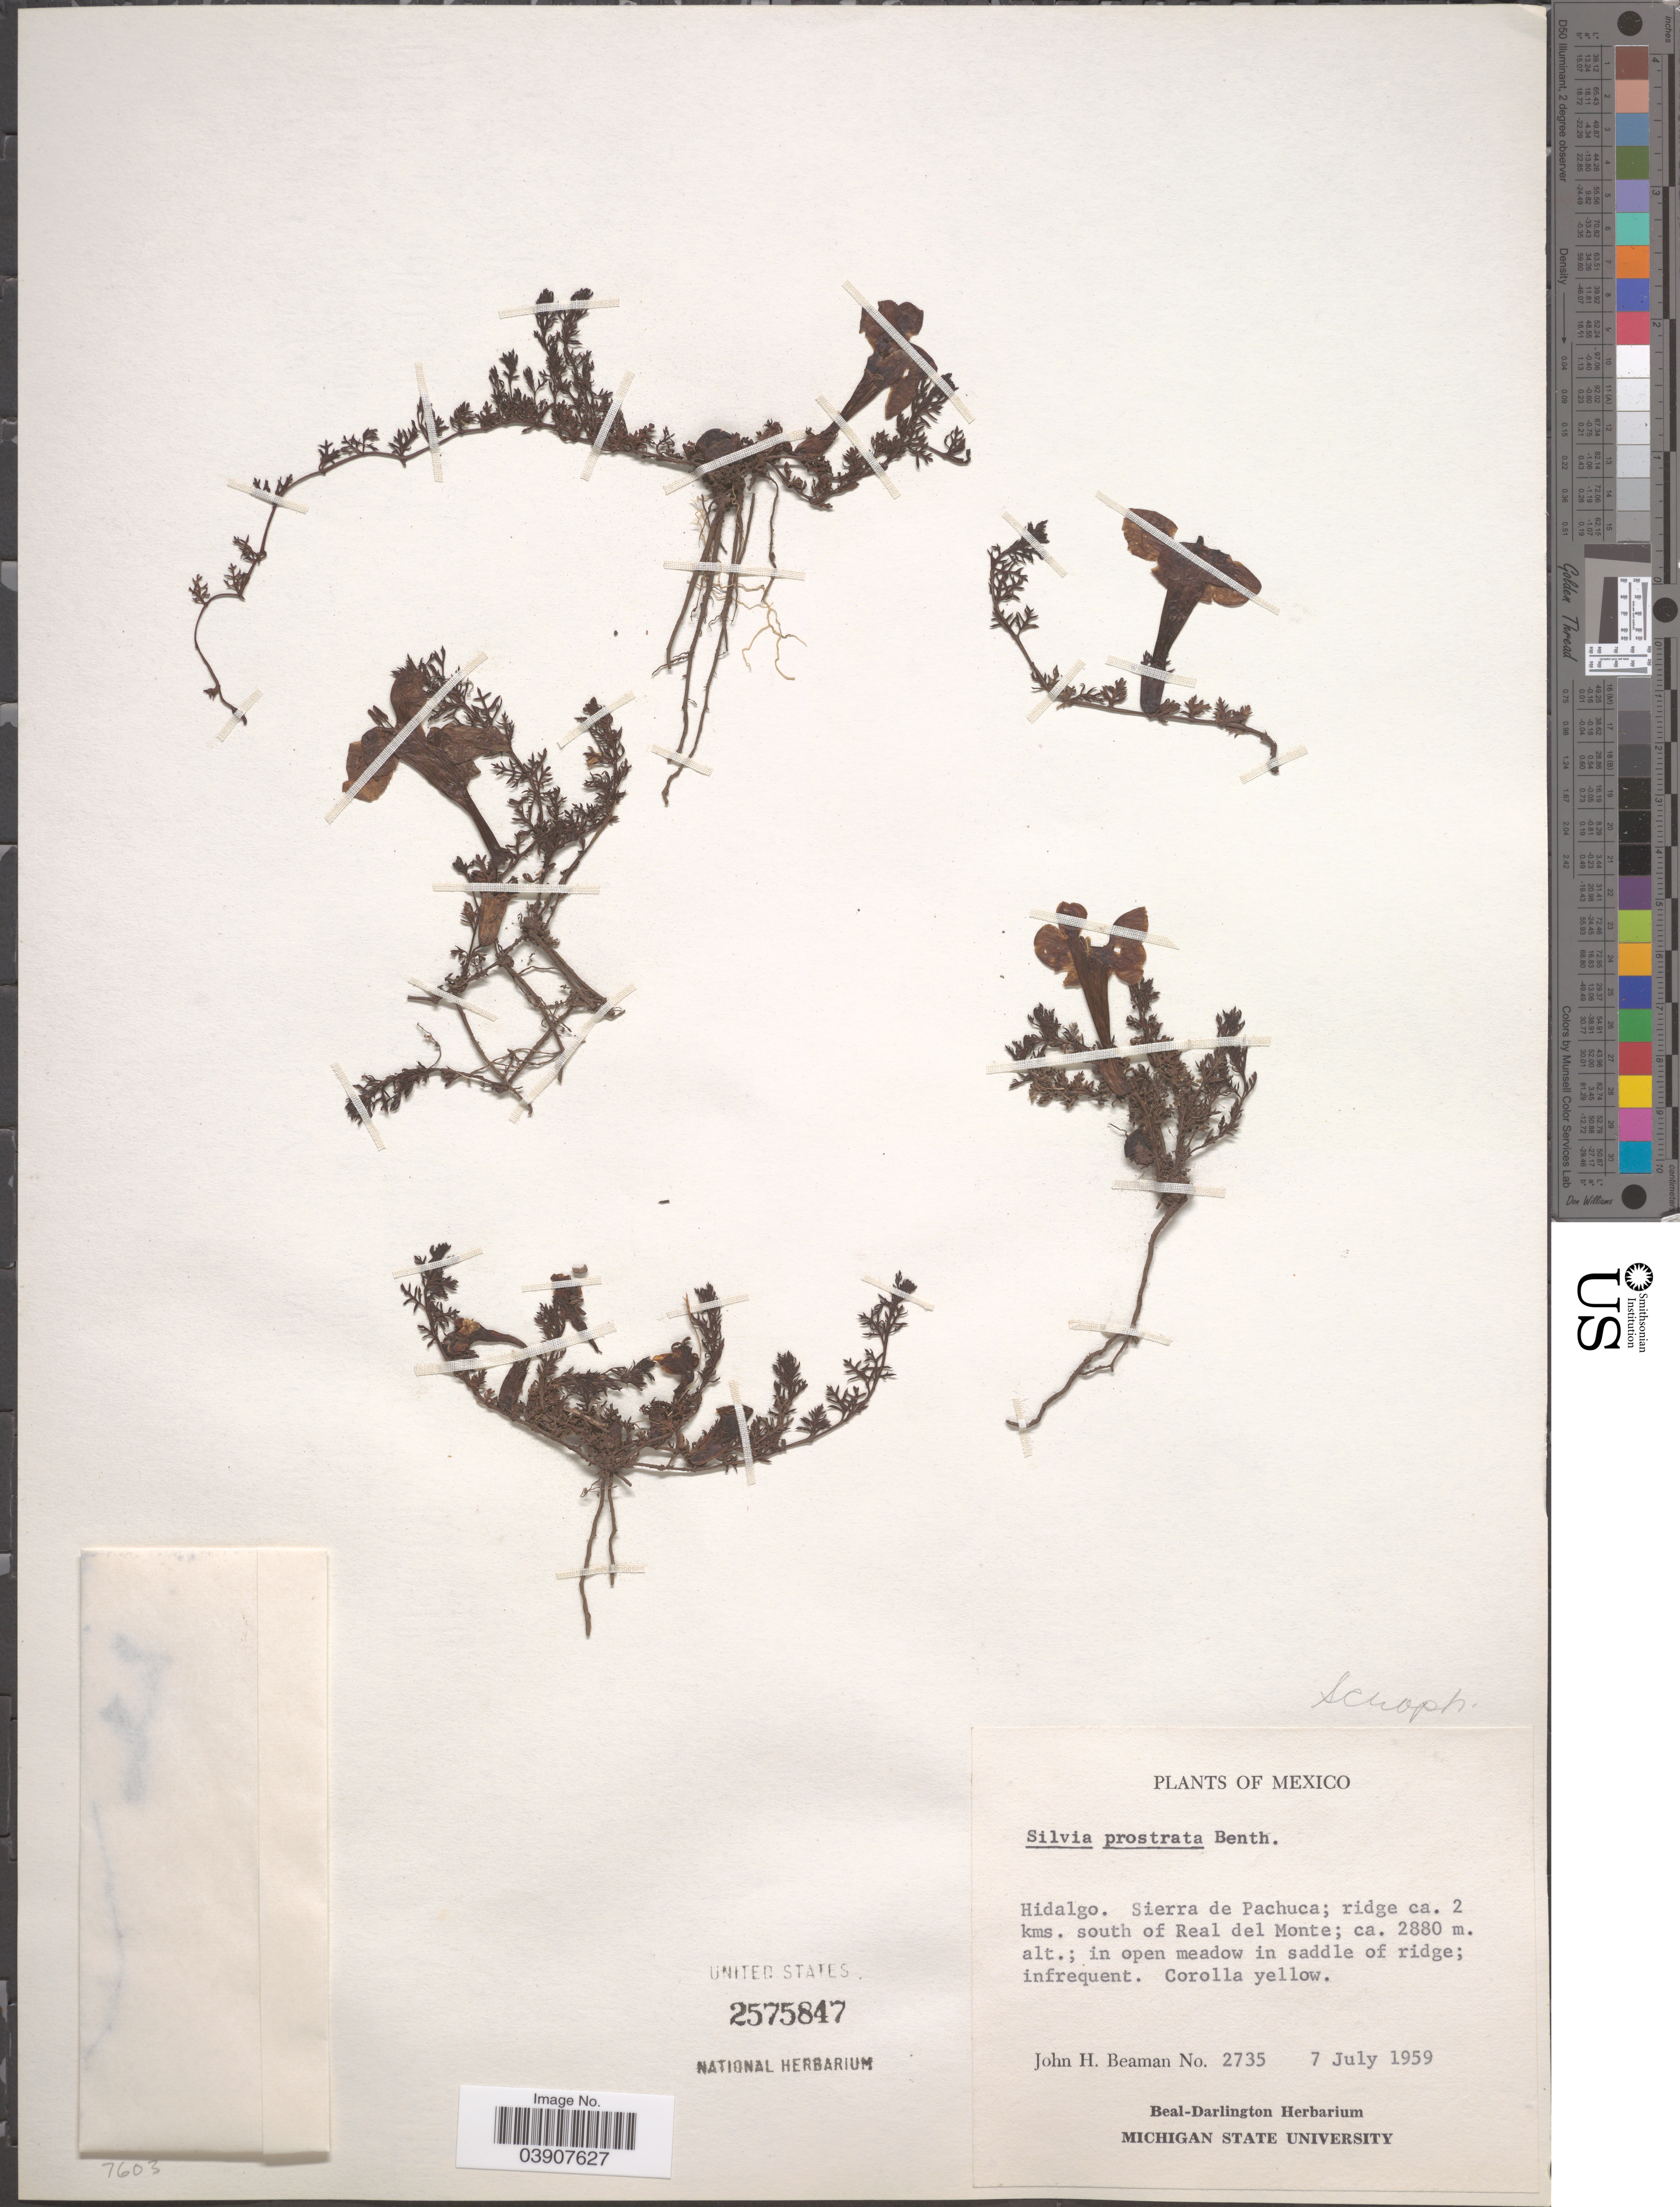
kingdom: Plantae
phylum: Tracheophyta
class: Magnoliopsida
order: Lamiales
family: Orobanchaceae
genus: Silvia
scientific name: Silvia prostrata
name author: (Kunth) Benth.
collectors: J. H. Beaman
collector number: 2735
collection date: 1959-07-07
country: Mexico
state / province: Hidalgo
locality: Sierra de Pachuca; ridge ca. 2 kms. south of Real del Monte.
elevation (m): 2880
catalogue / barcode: US 2575847